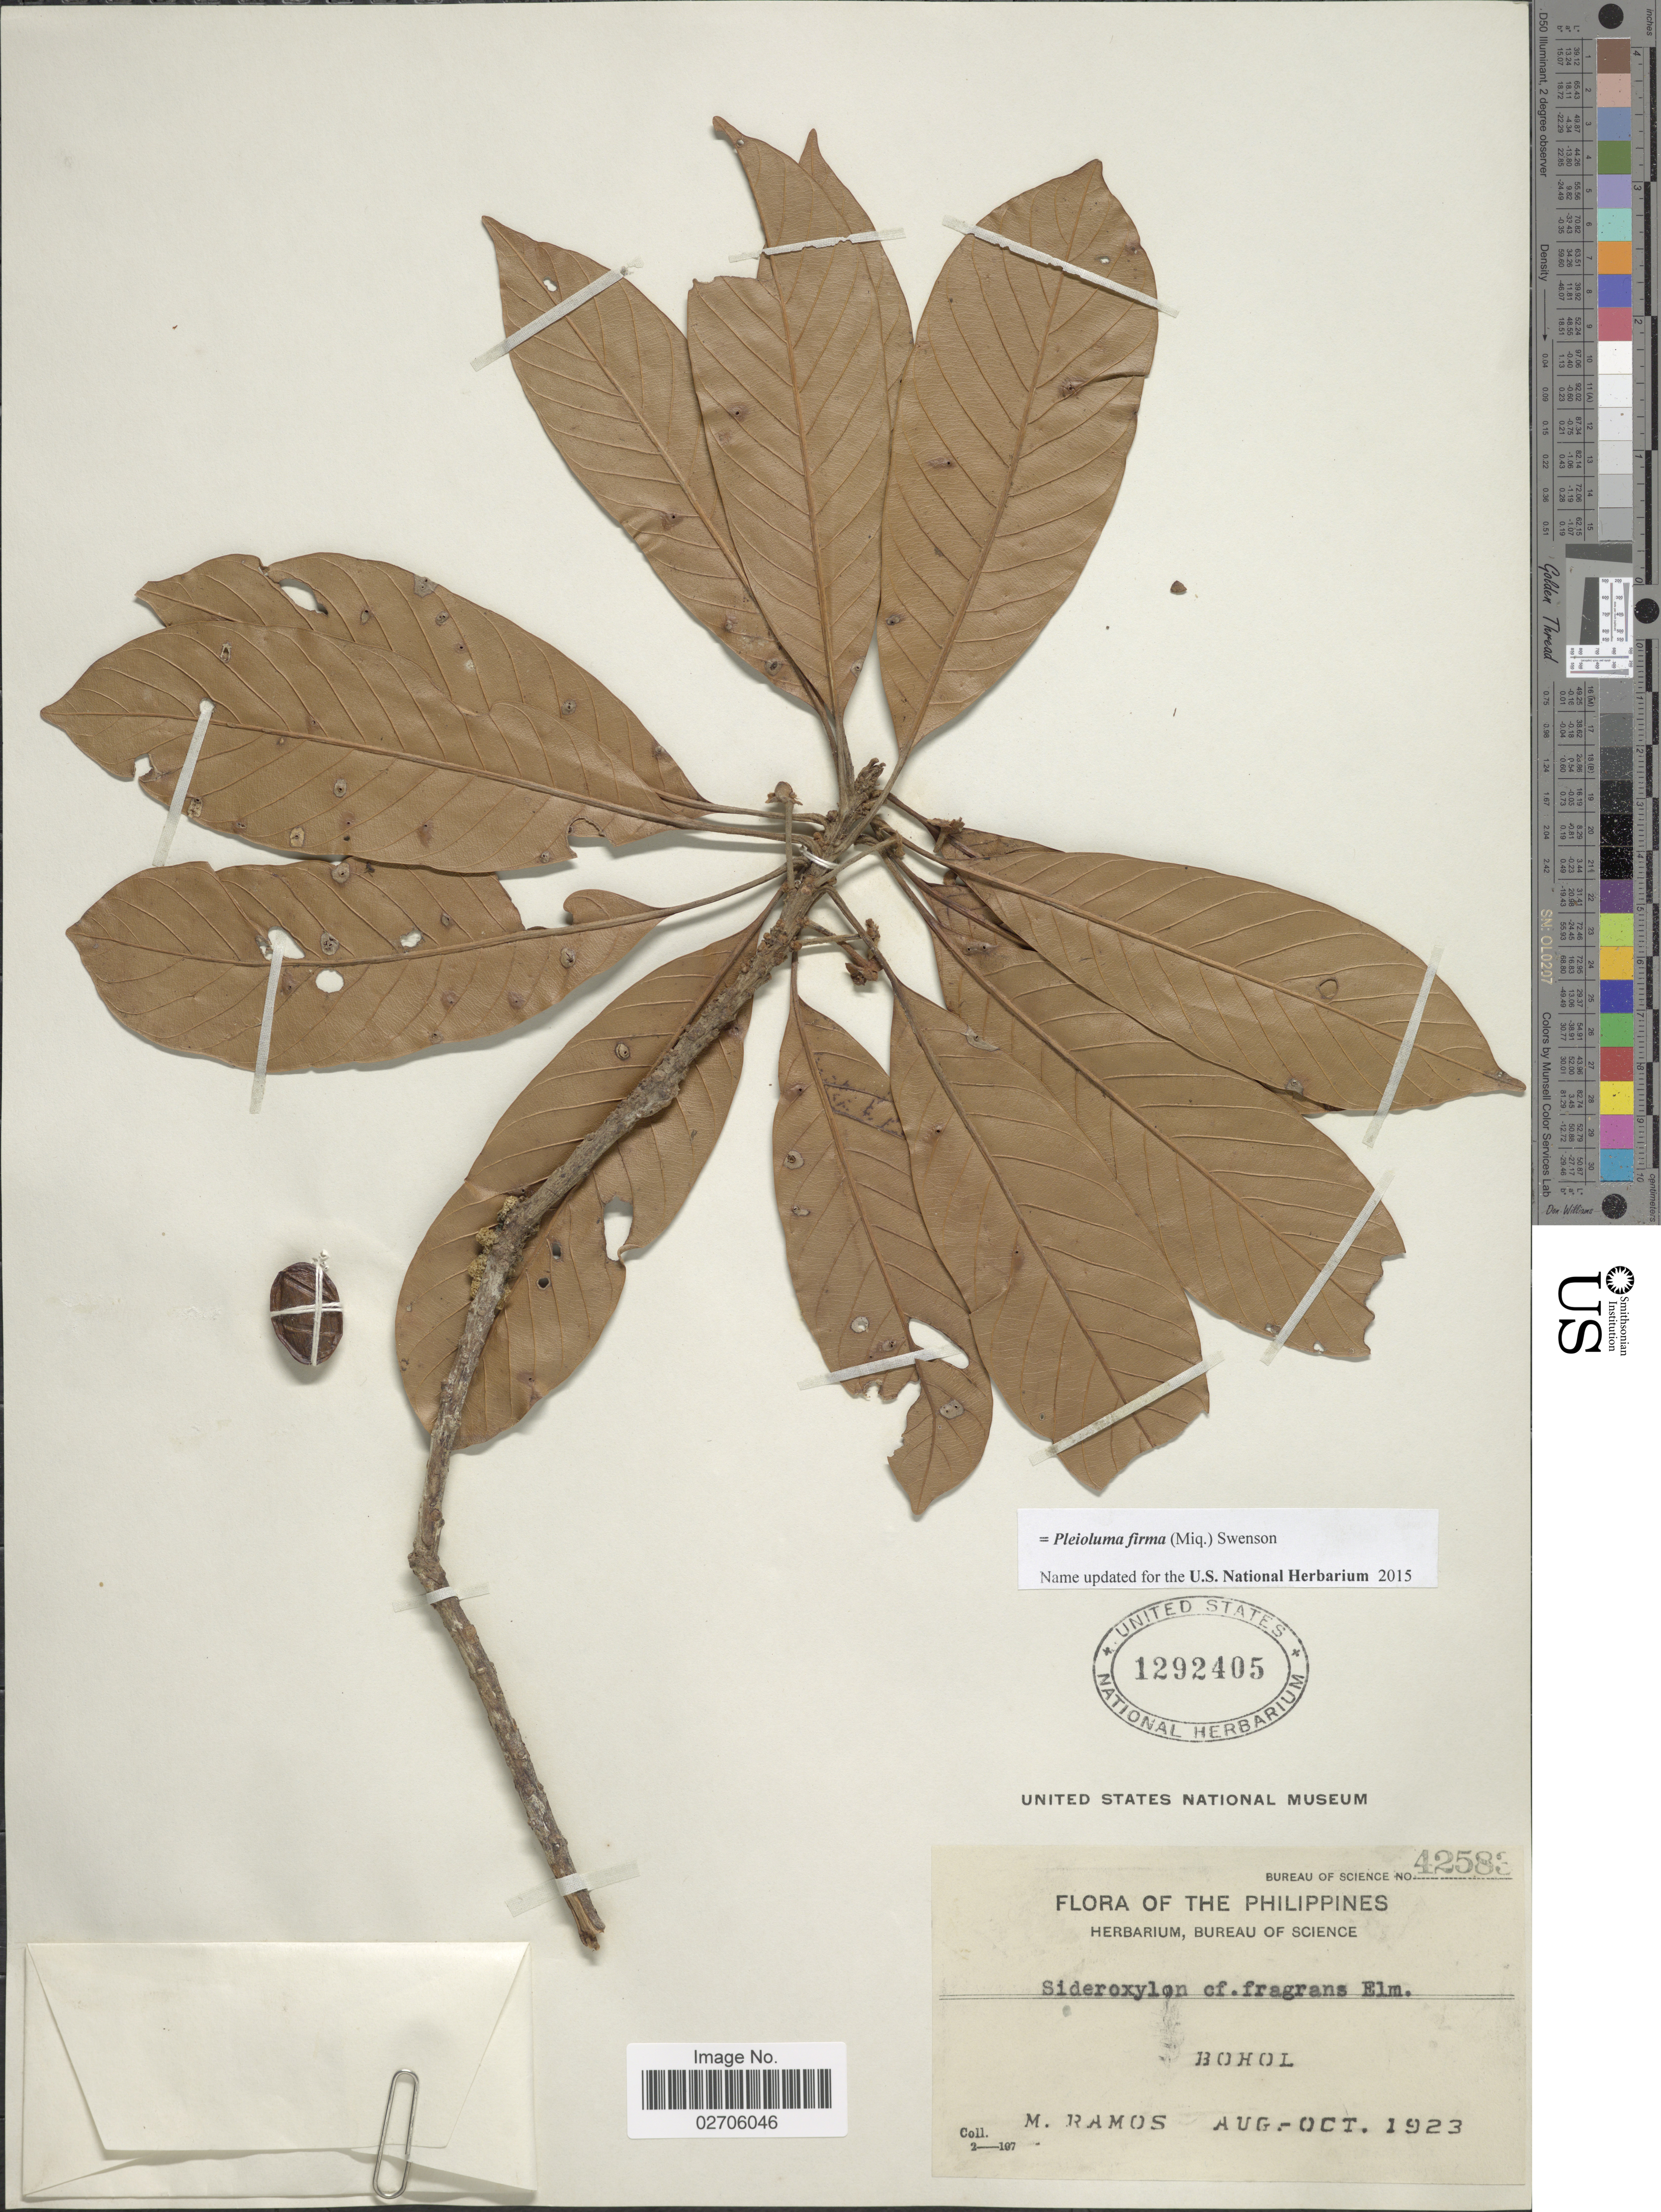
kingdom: Plantae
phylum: Tracheophyta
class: Magnoliopsida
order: Ericales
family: Sapotaceae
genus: Pleioluma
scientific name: Pleioluma firma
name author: (Miq.) Swenson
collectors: M. Ramos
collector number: Bureau of Science 42583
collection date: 1923-08/1923-10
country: Philippines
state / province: Central Visayas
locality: Bohol.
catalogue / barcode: US 1292405